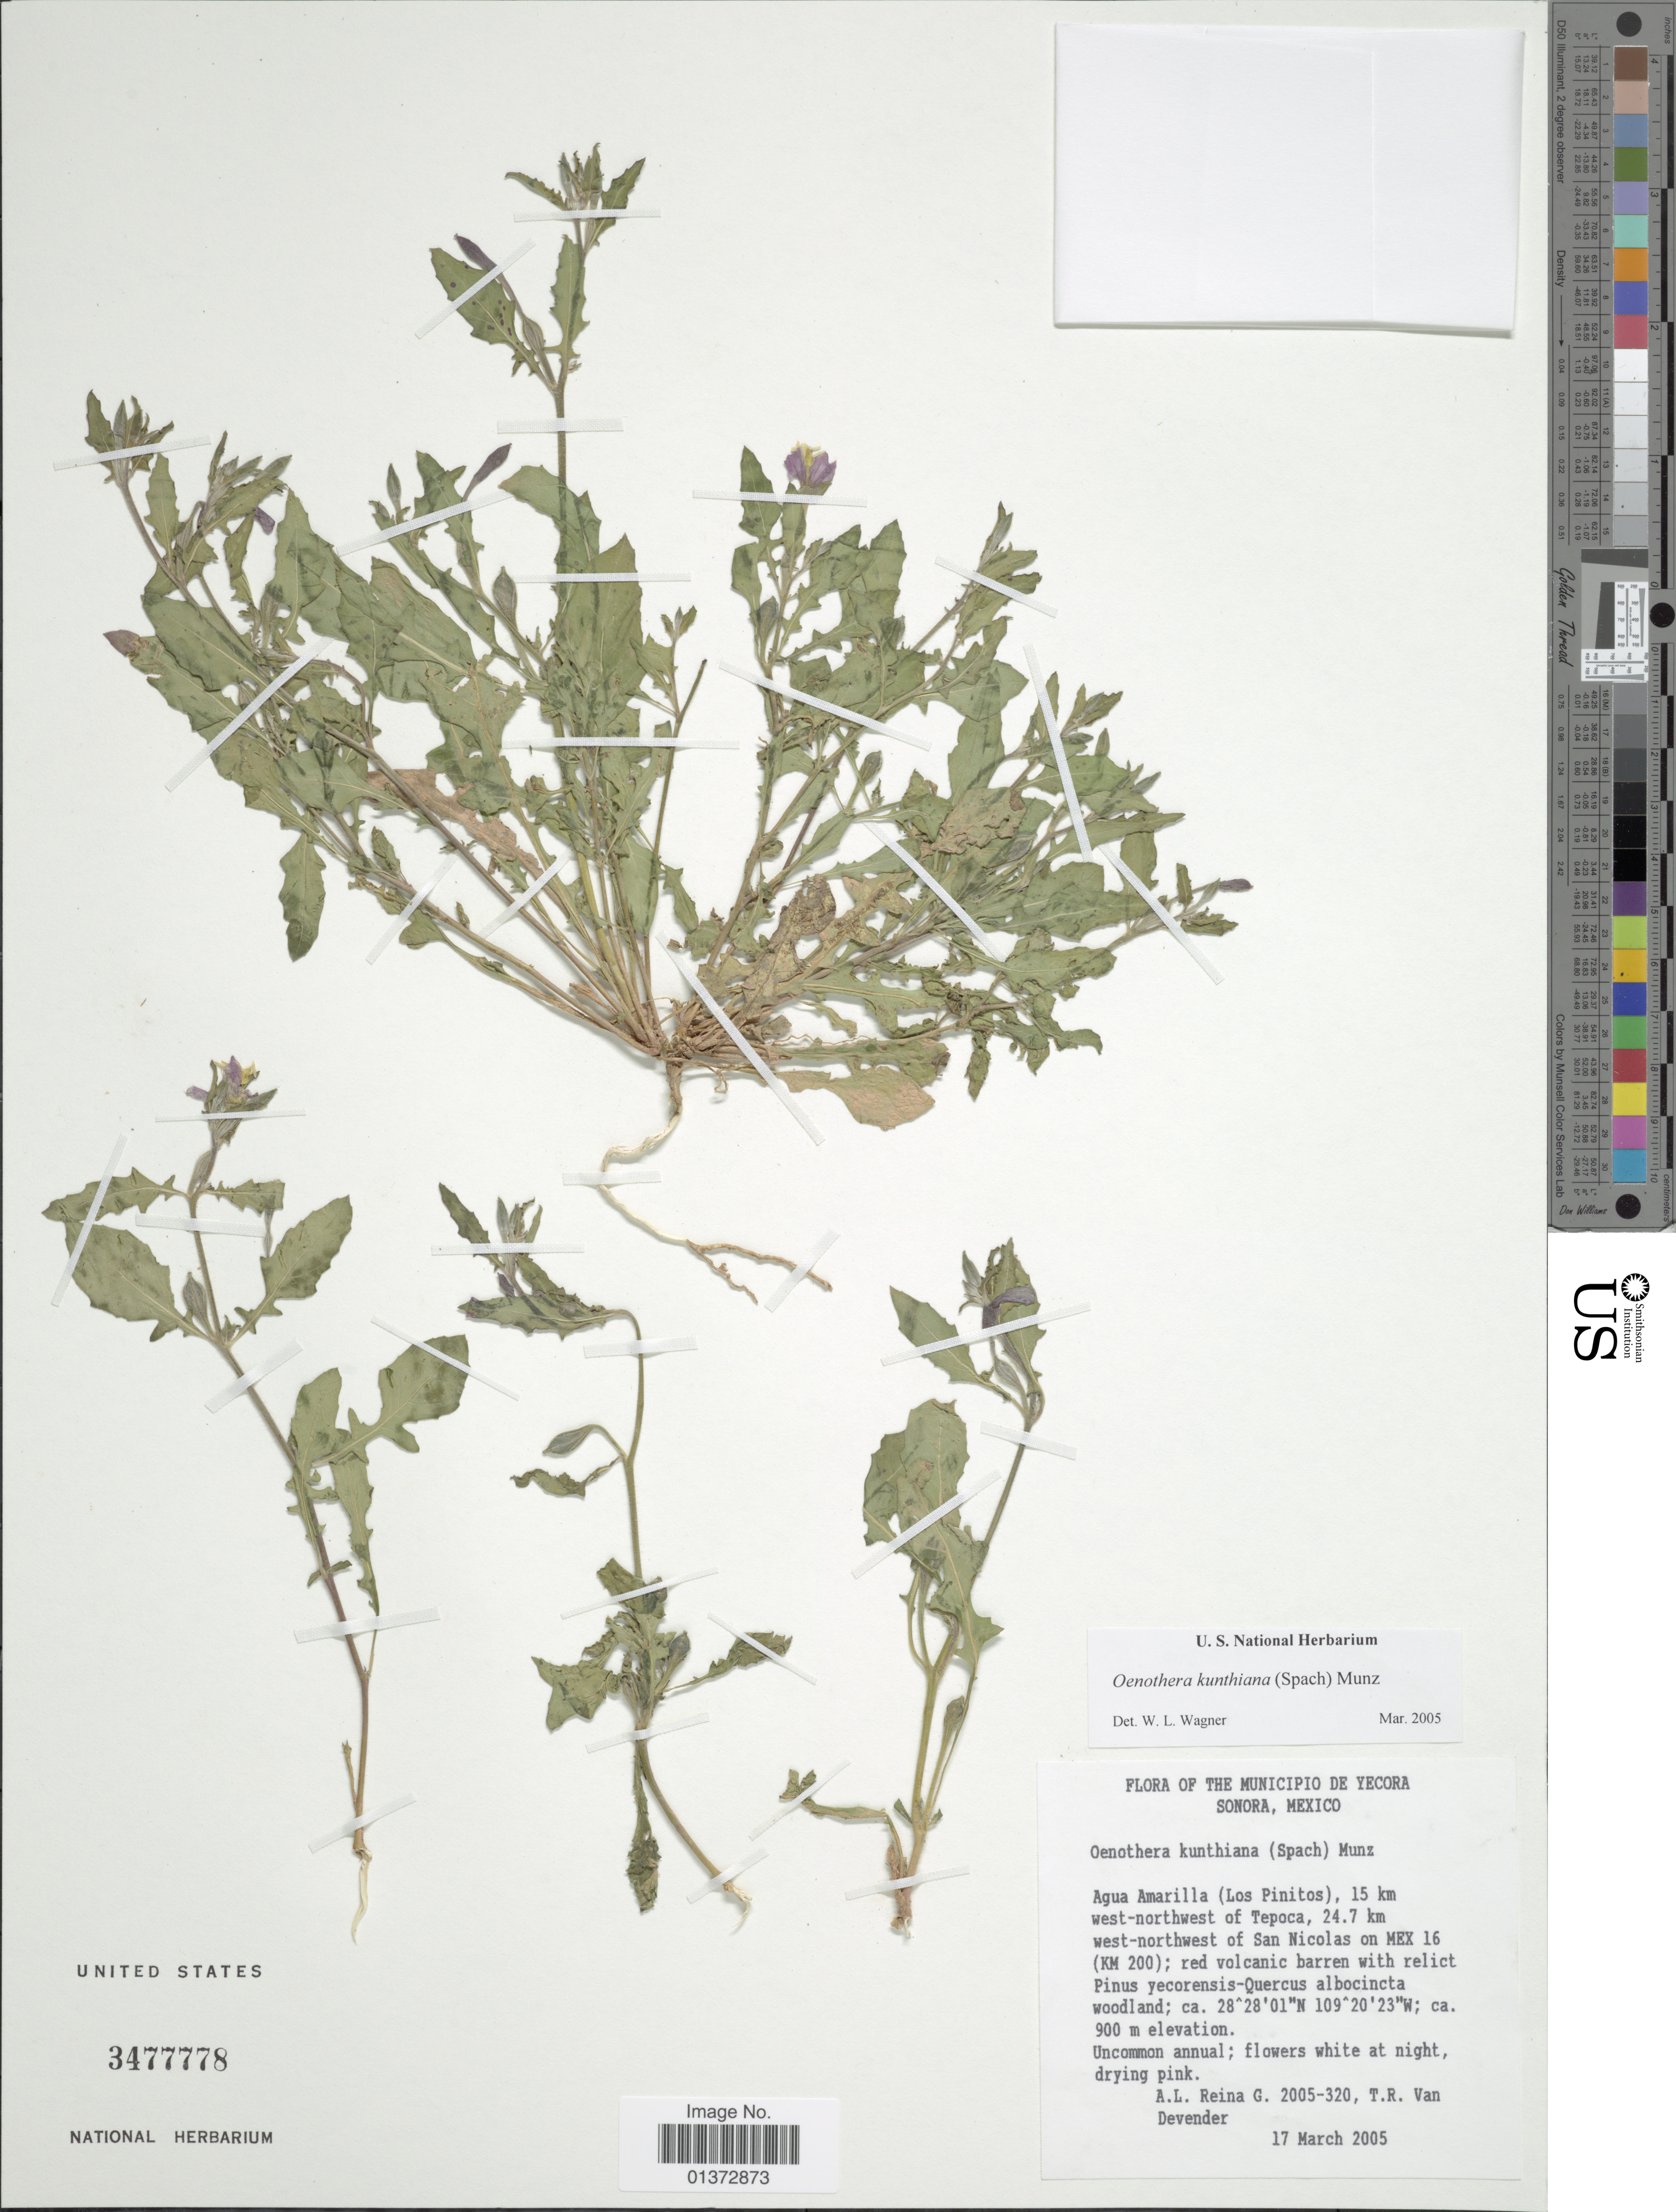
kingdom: Plantae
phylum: Tracheophyta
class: Magnoliopsida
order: Myrtales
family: Onagraceae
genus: Oenothera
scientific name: Oenothera kunthiana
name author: (Spach) Munz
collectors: A. L. Reina G. & T. R. Van Devender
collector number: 2005-320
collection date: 2005-03-17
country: Mexico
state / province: Sonora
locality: Municipio de Yecora, Agua Amarilla (Los Pintos), 15 km west-northwest of Tepoca, 24.7 km west-northwest of San Nicolas on MEX 16 (km 200)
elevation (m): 900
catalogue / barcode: US 3477778